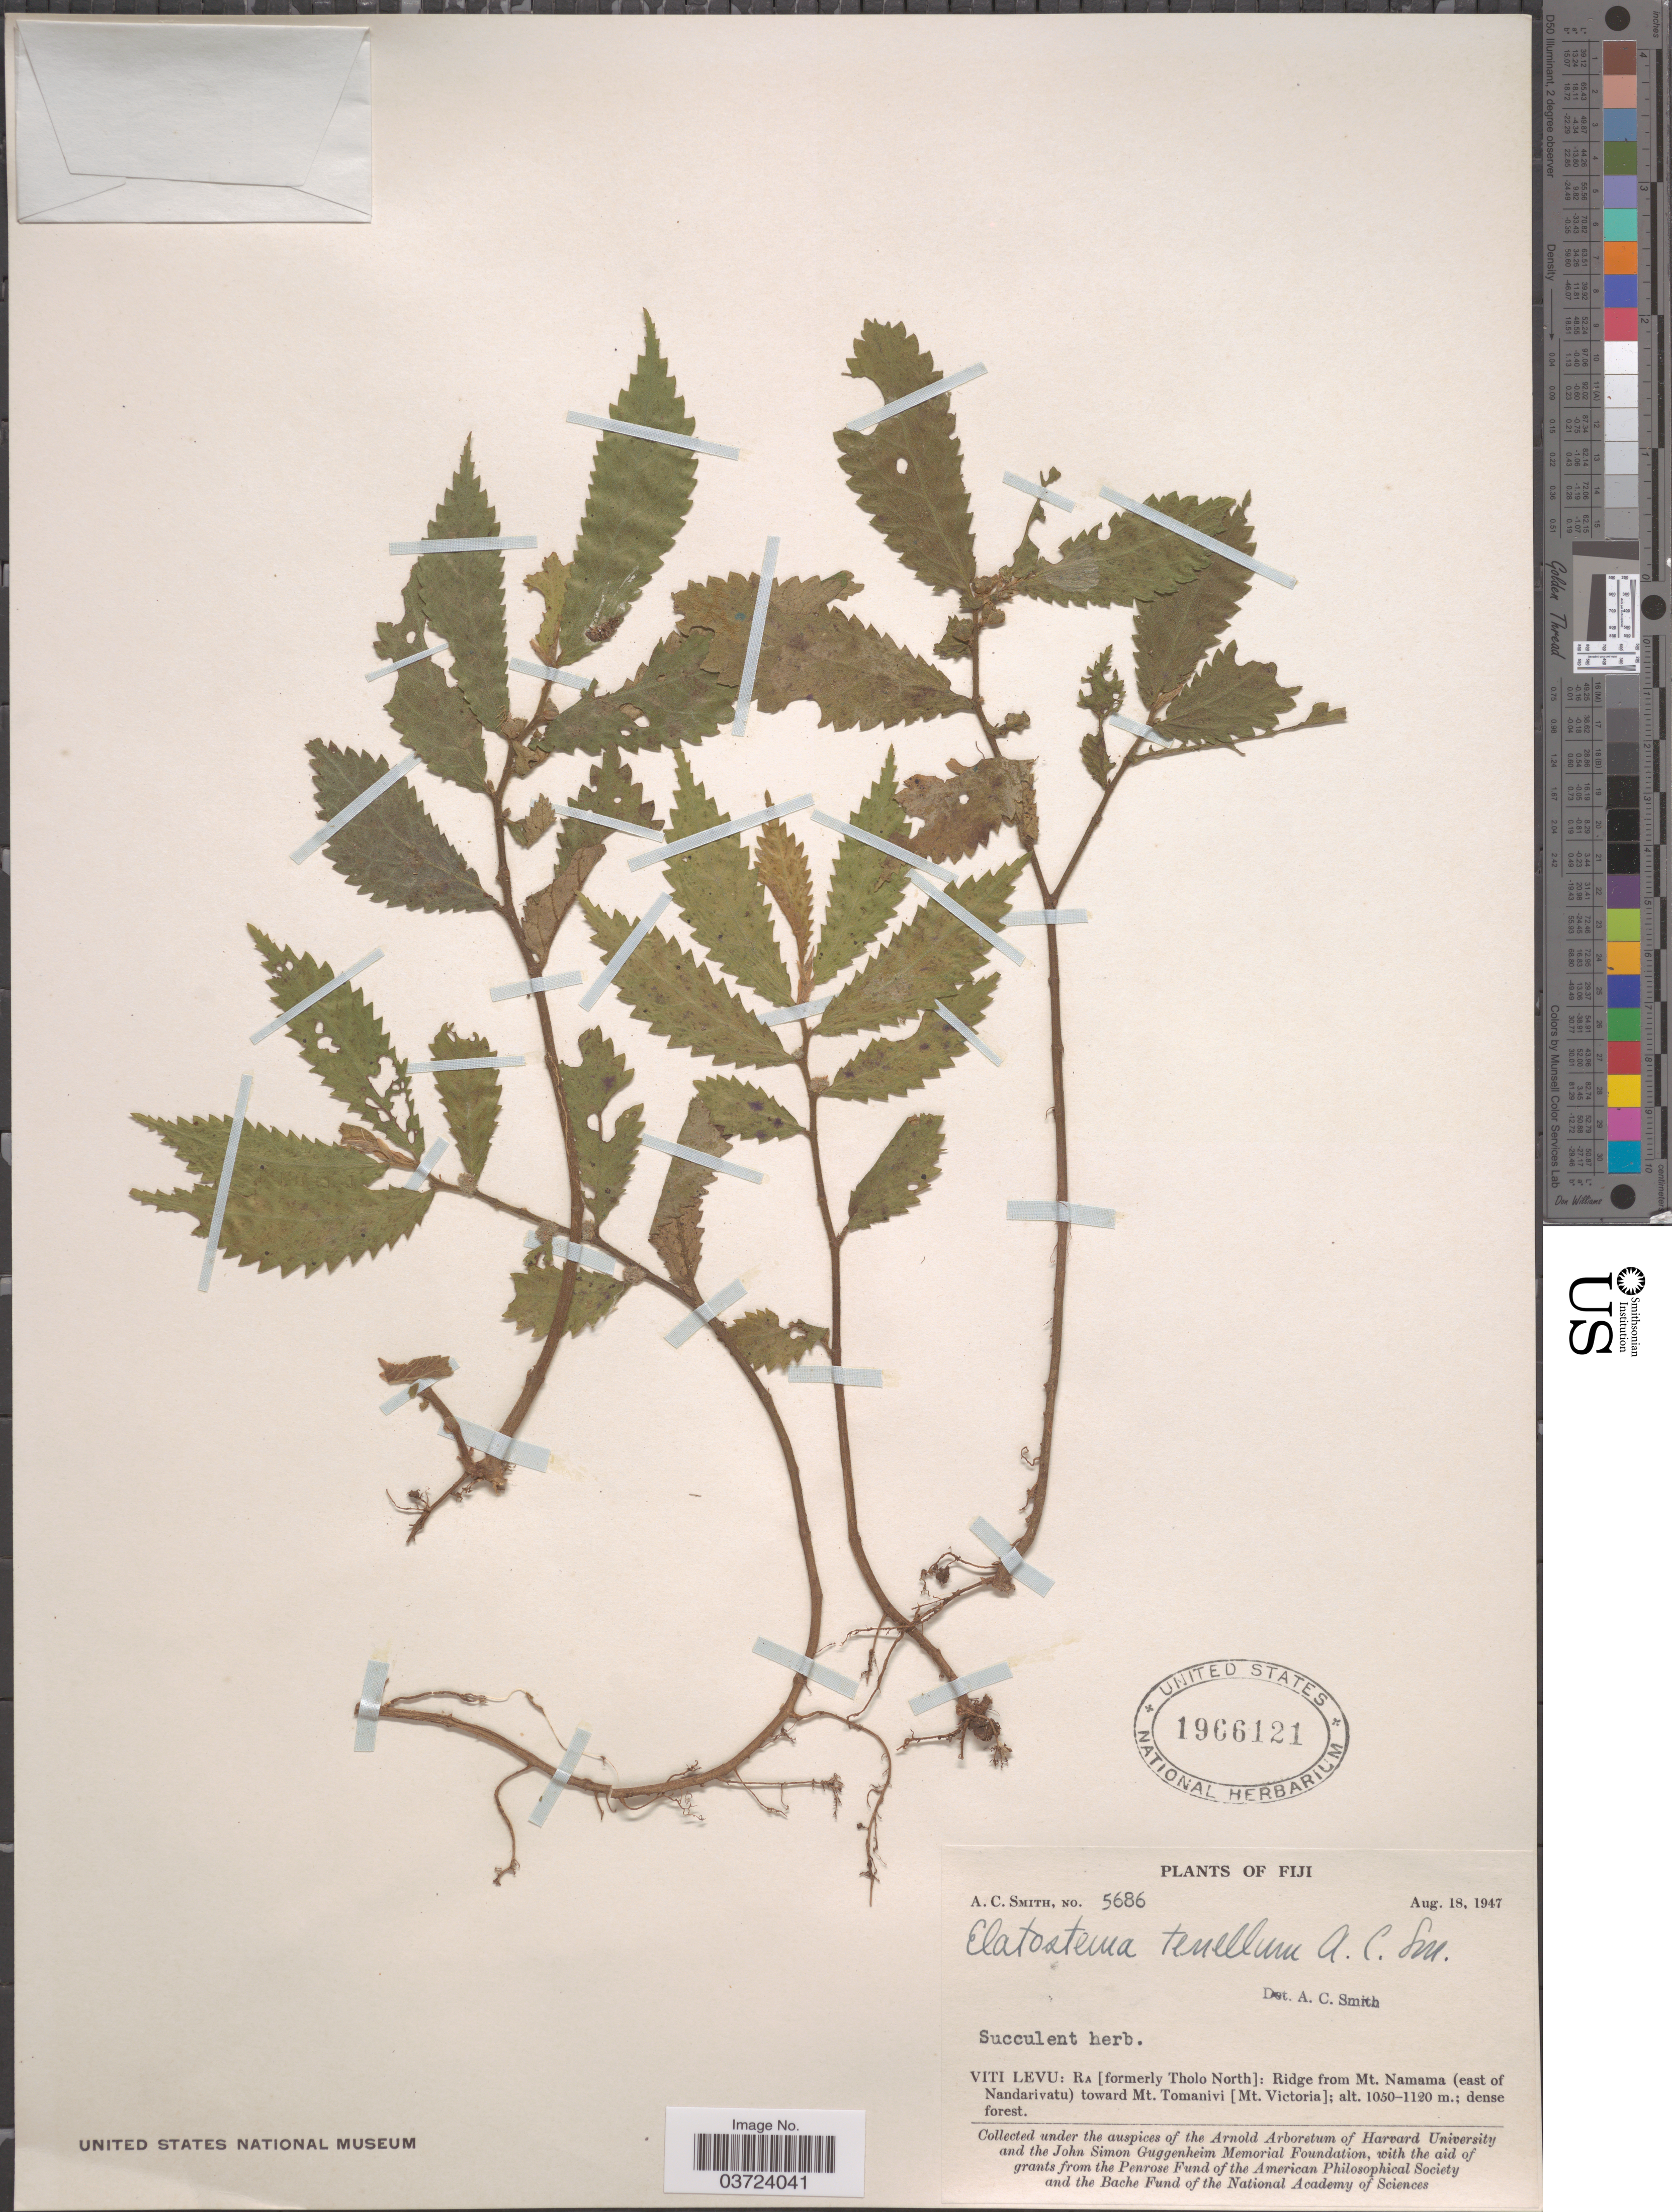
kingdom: Plantae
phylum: Tracheophyta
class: Magnoliopsida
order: Rosales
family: Urticaceae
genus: Elatostema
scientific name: Elatostema tenellum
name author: A.C. Sm.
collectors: A. C. Smith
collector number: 5686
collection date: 1947-08-18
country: Fiji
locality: Viti Levu: Ra [formerly Tholo North]: Ridge from Mt. Namama (east of Nandarivatu) toward Mt. Tomanivi [Mt. Victoria].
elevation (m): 1050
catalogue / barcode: US 1966121